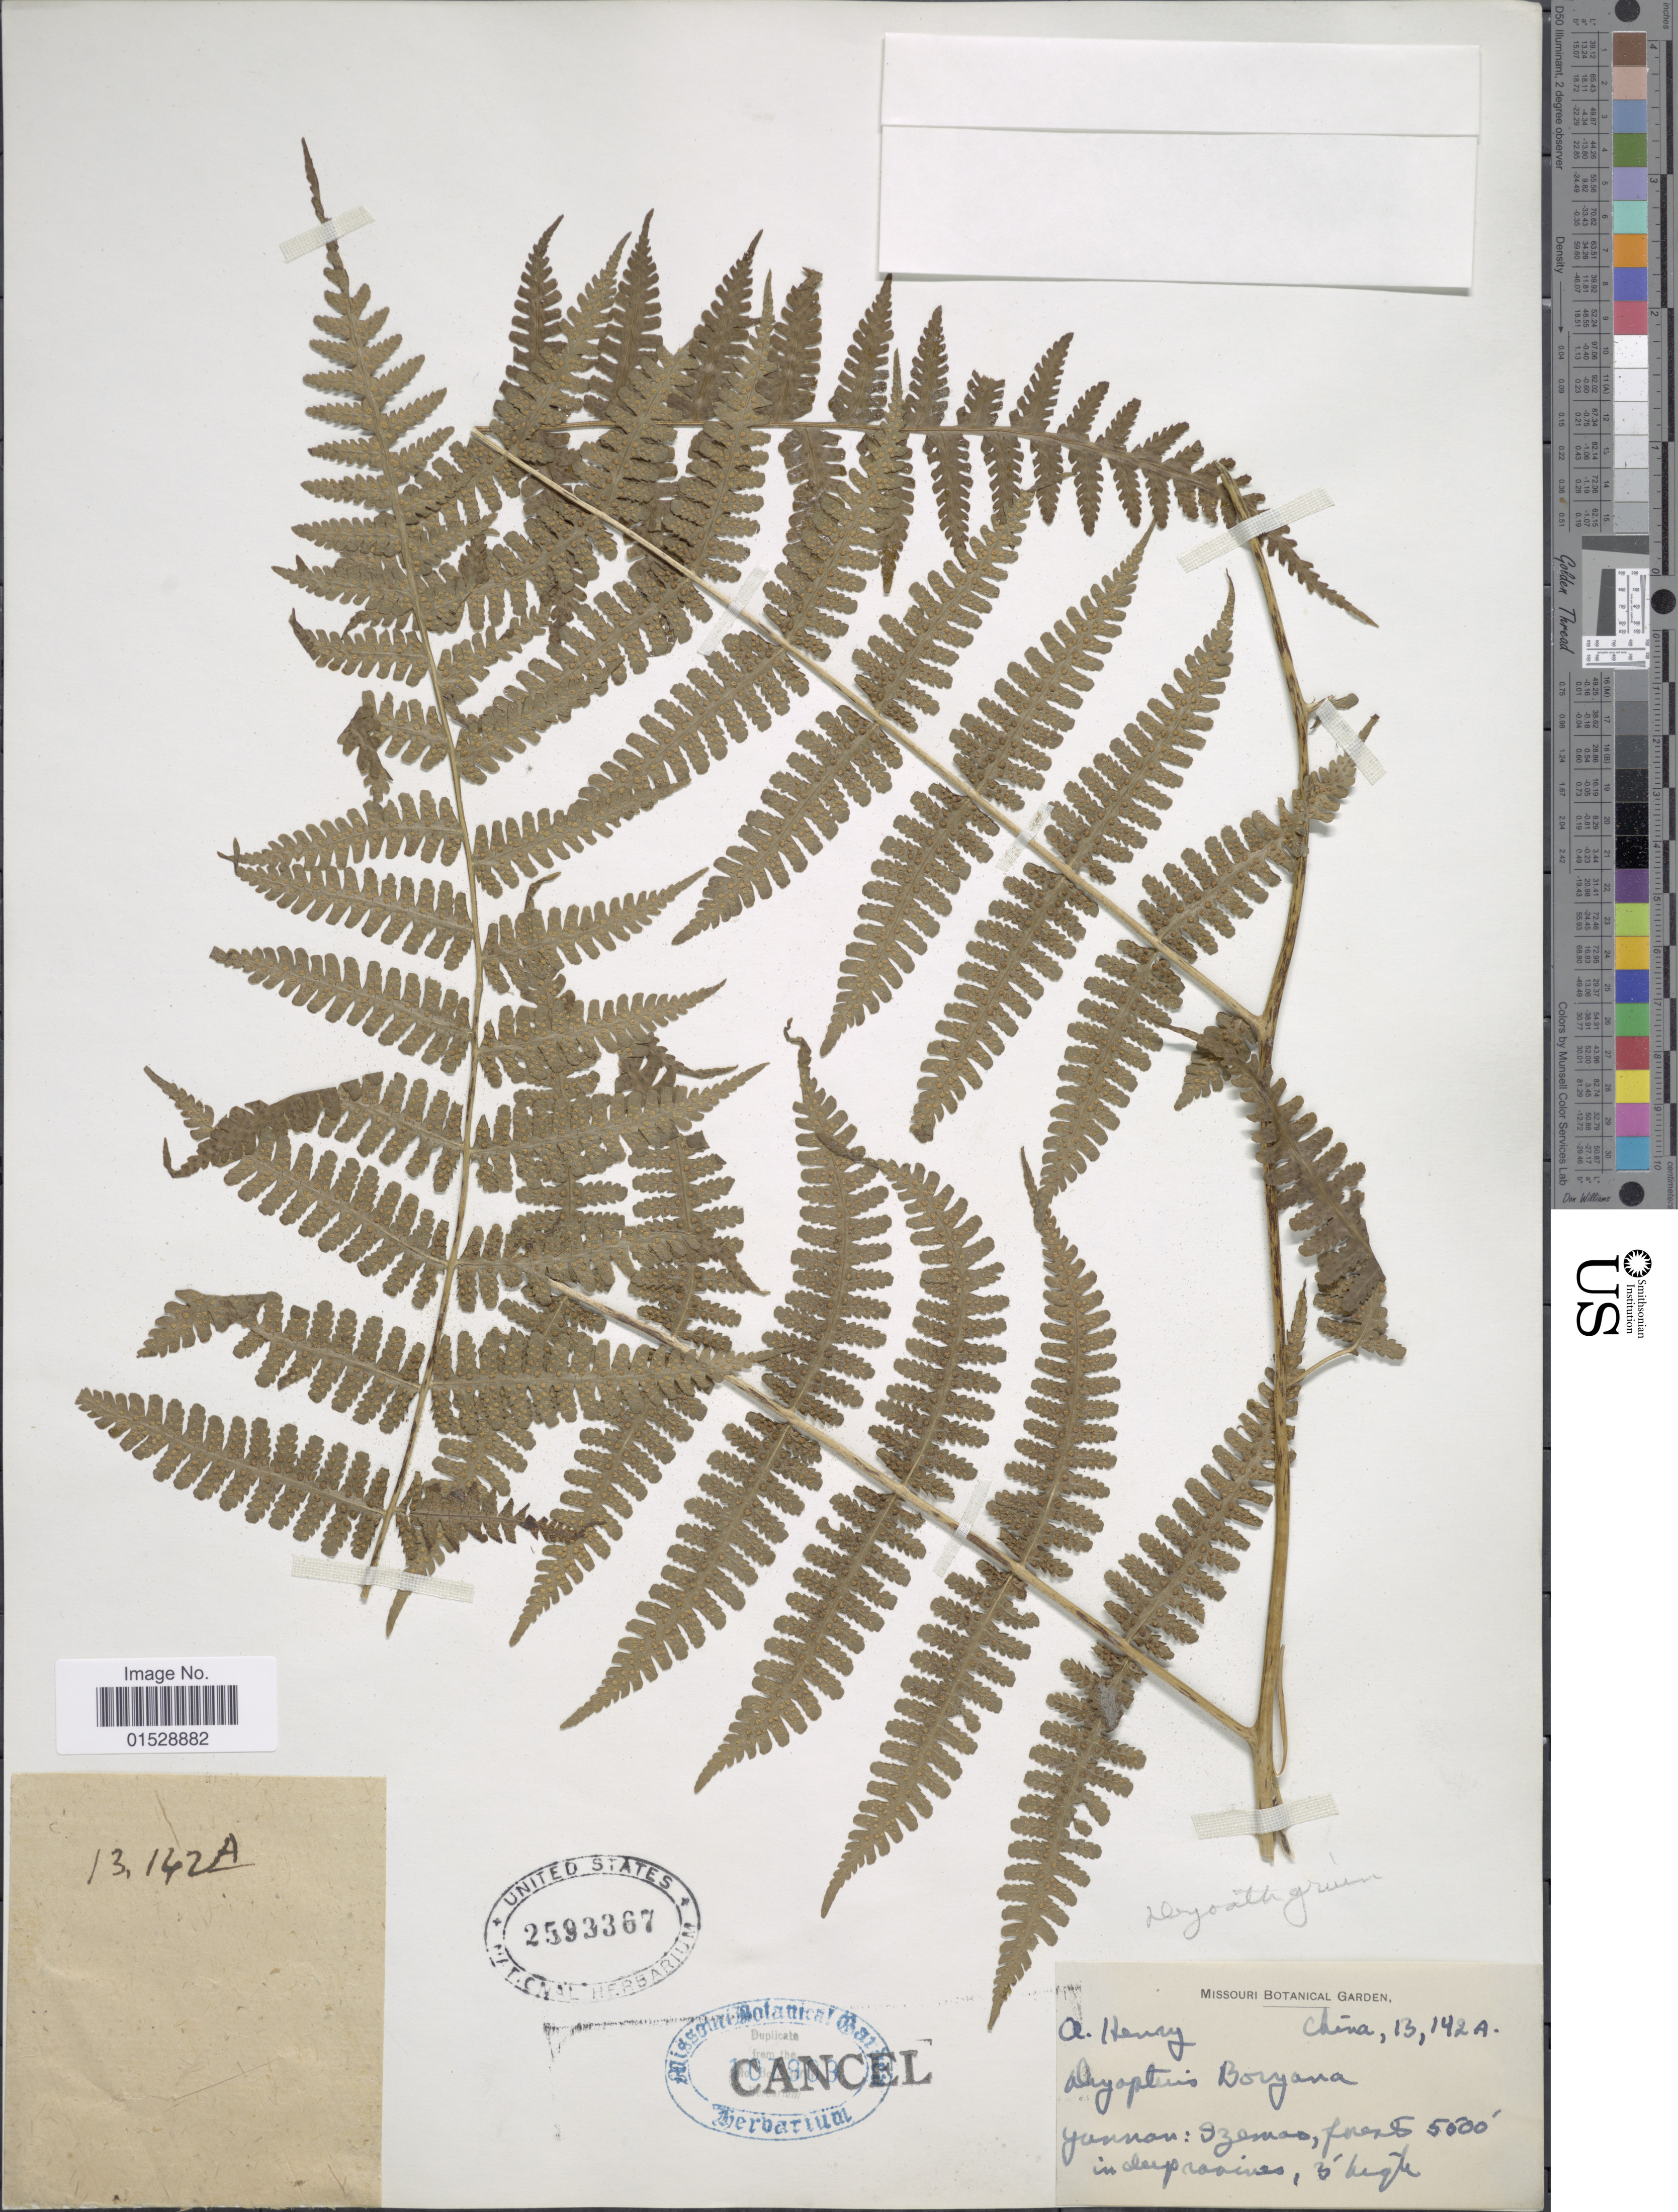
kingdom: Plantae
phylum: Tracheophyta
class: Polypodiopsida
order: Polypodiales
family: Athyriaceae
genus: Deparia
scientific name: Deparia boryana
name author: (Willd.) M. Kato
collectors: A. Henry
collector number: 13142 A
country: China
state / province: Yunnan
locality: Szemao, Forests in deep ravines.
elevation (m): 1676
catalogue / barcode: US 2593367